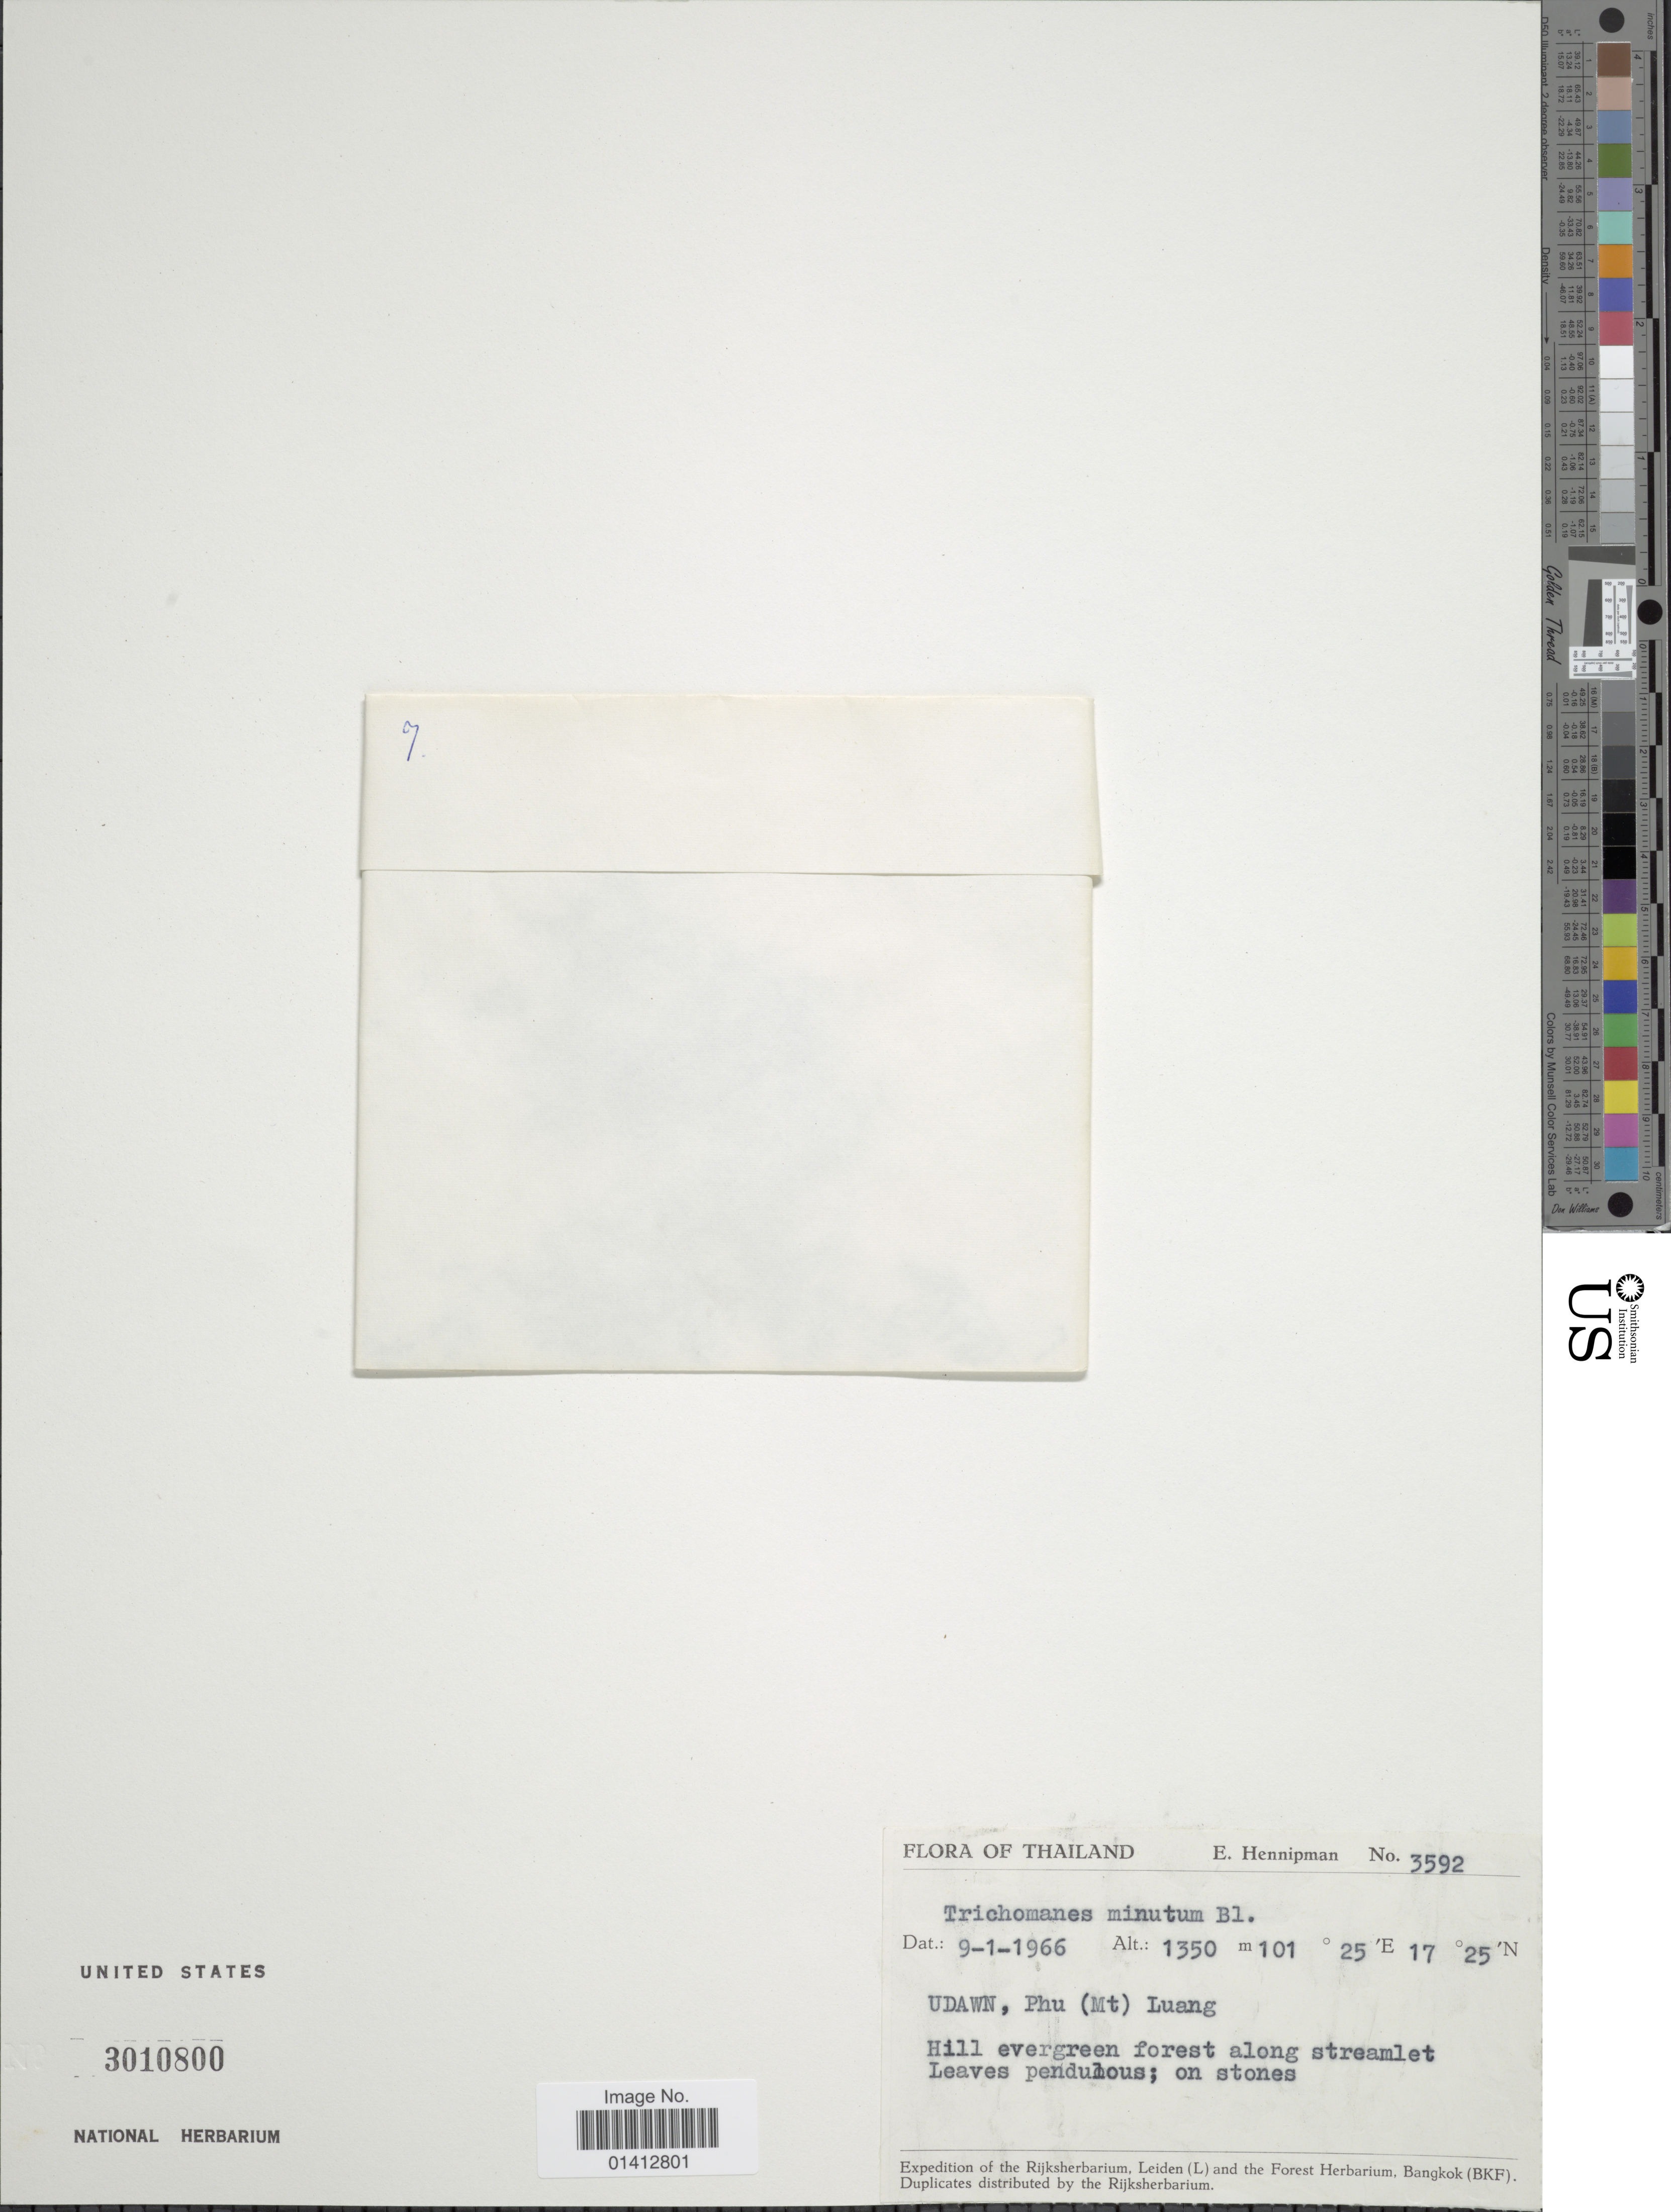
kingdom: Plantae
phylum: Tracheophyta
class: Polypodiopsida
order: Hymenophyllales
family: Hymenophyllaceae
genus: Crepidomanes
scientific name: Crepidomanes minutum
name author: (Blume) K. Iwats.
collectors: E. Hennipman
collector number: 3592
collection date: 1966-01-09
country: Thailand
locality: Udawn, Phu (Mt) Luang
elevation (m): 1350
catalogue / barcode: US 3010800